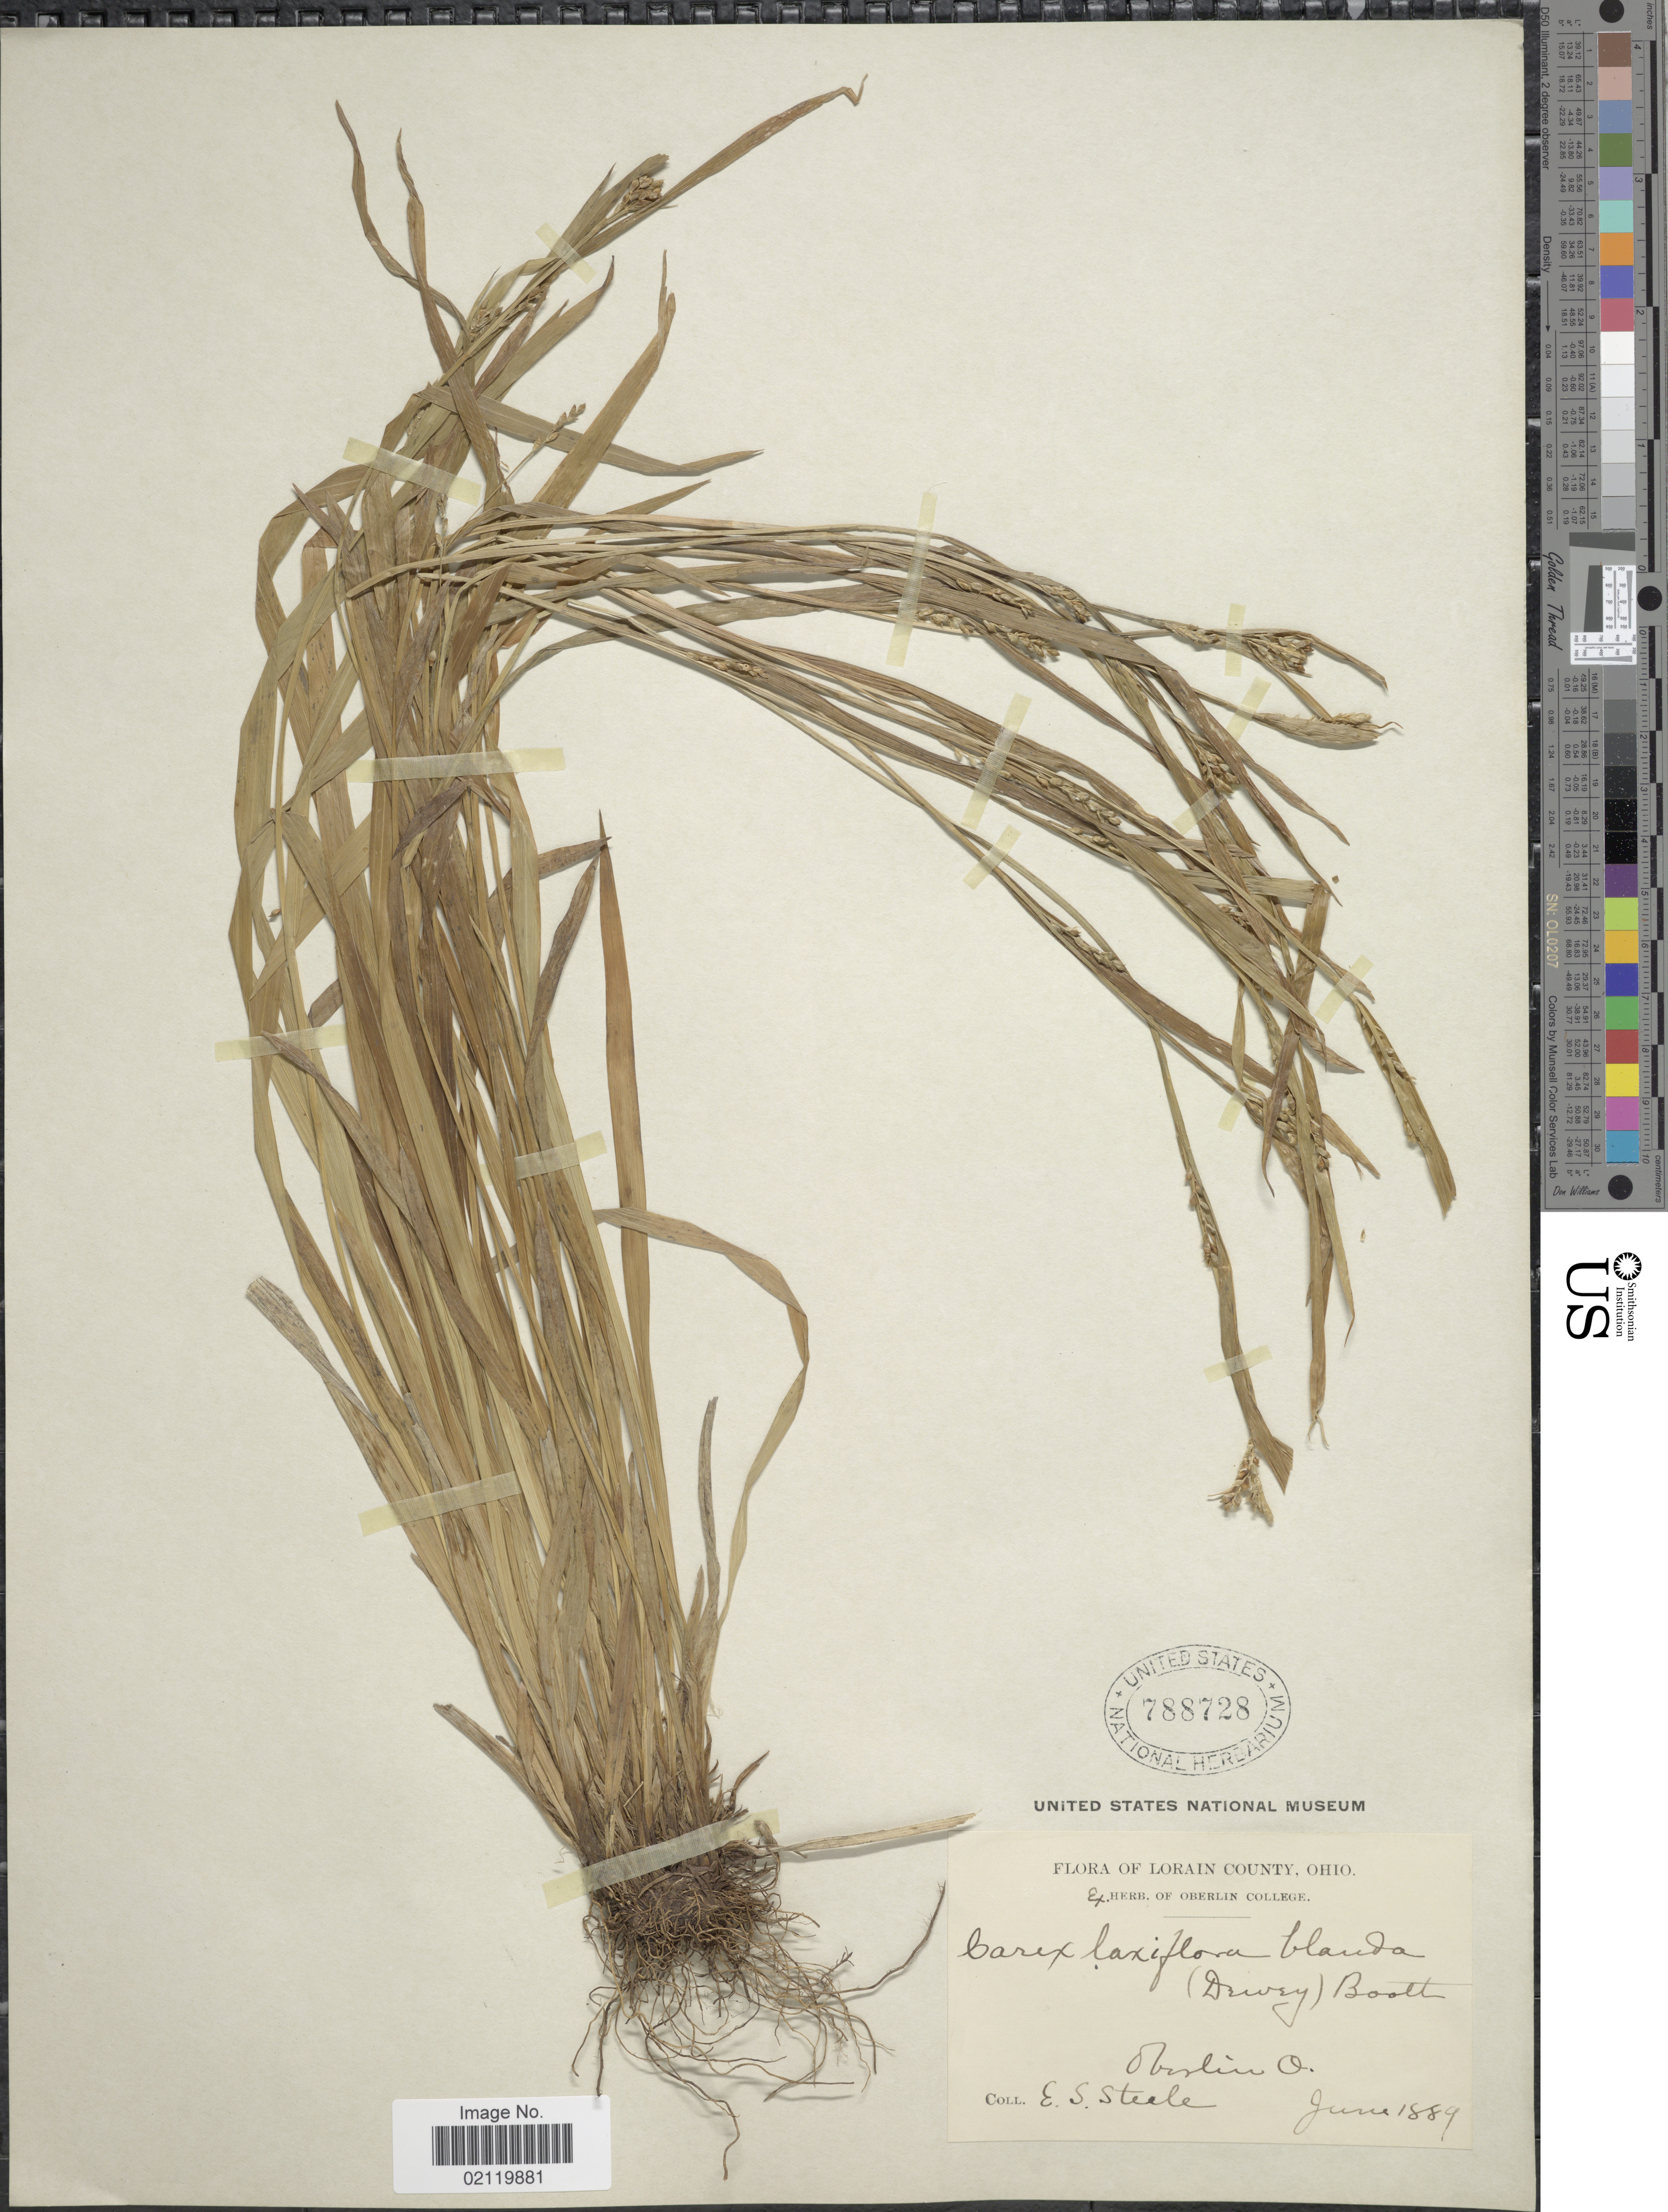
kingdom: Plantae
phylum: Tracheophyta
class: Liliopsida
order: Poales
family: Cyperaceae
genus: Carex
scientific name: Carex laxiflora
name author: Lam.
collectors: E. Steele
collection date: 1889-06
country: United States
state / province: Ohio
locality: Lorain County. Oberlin O.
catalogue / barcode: US 788728